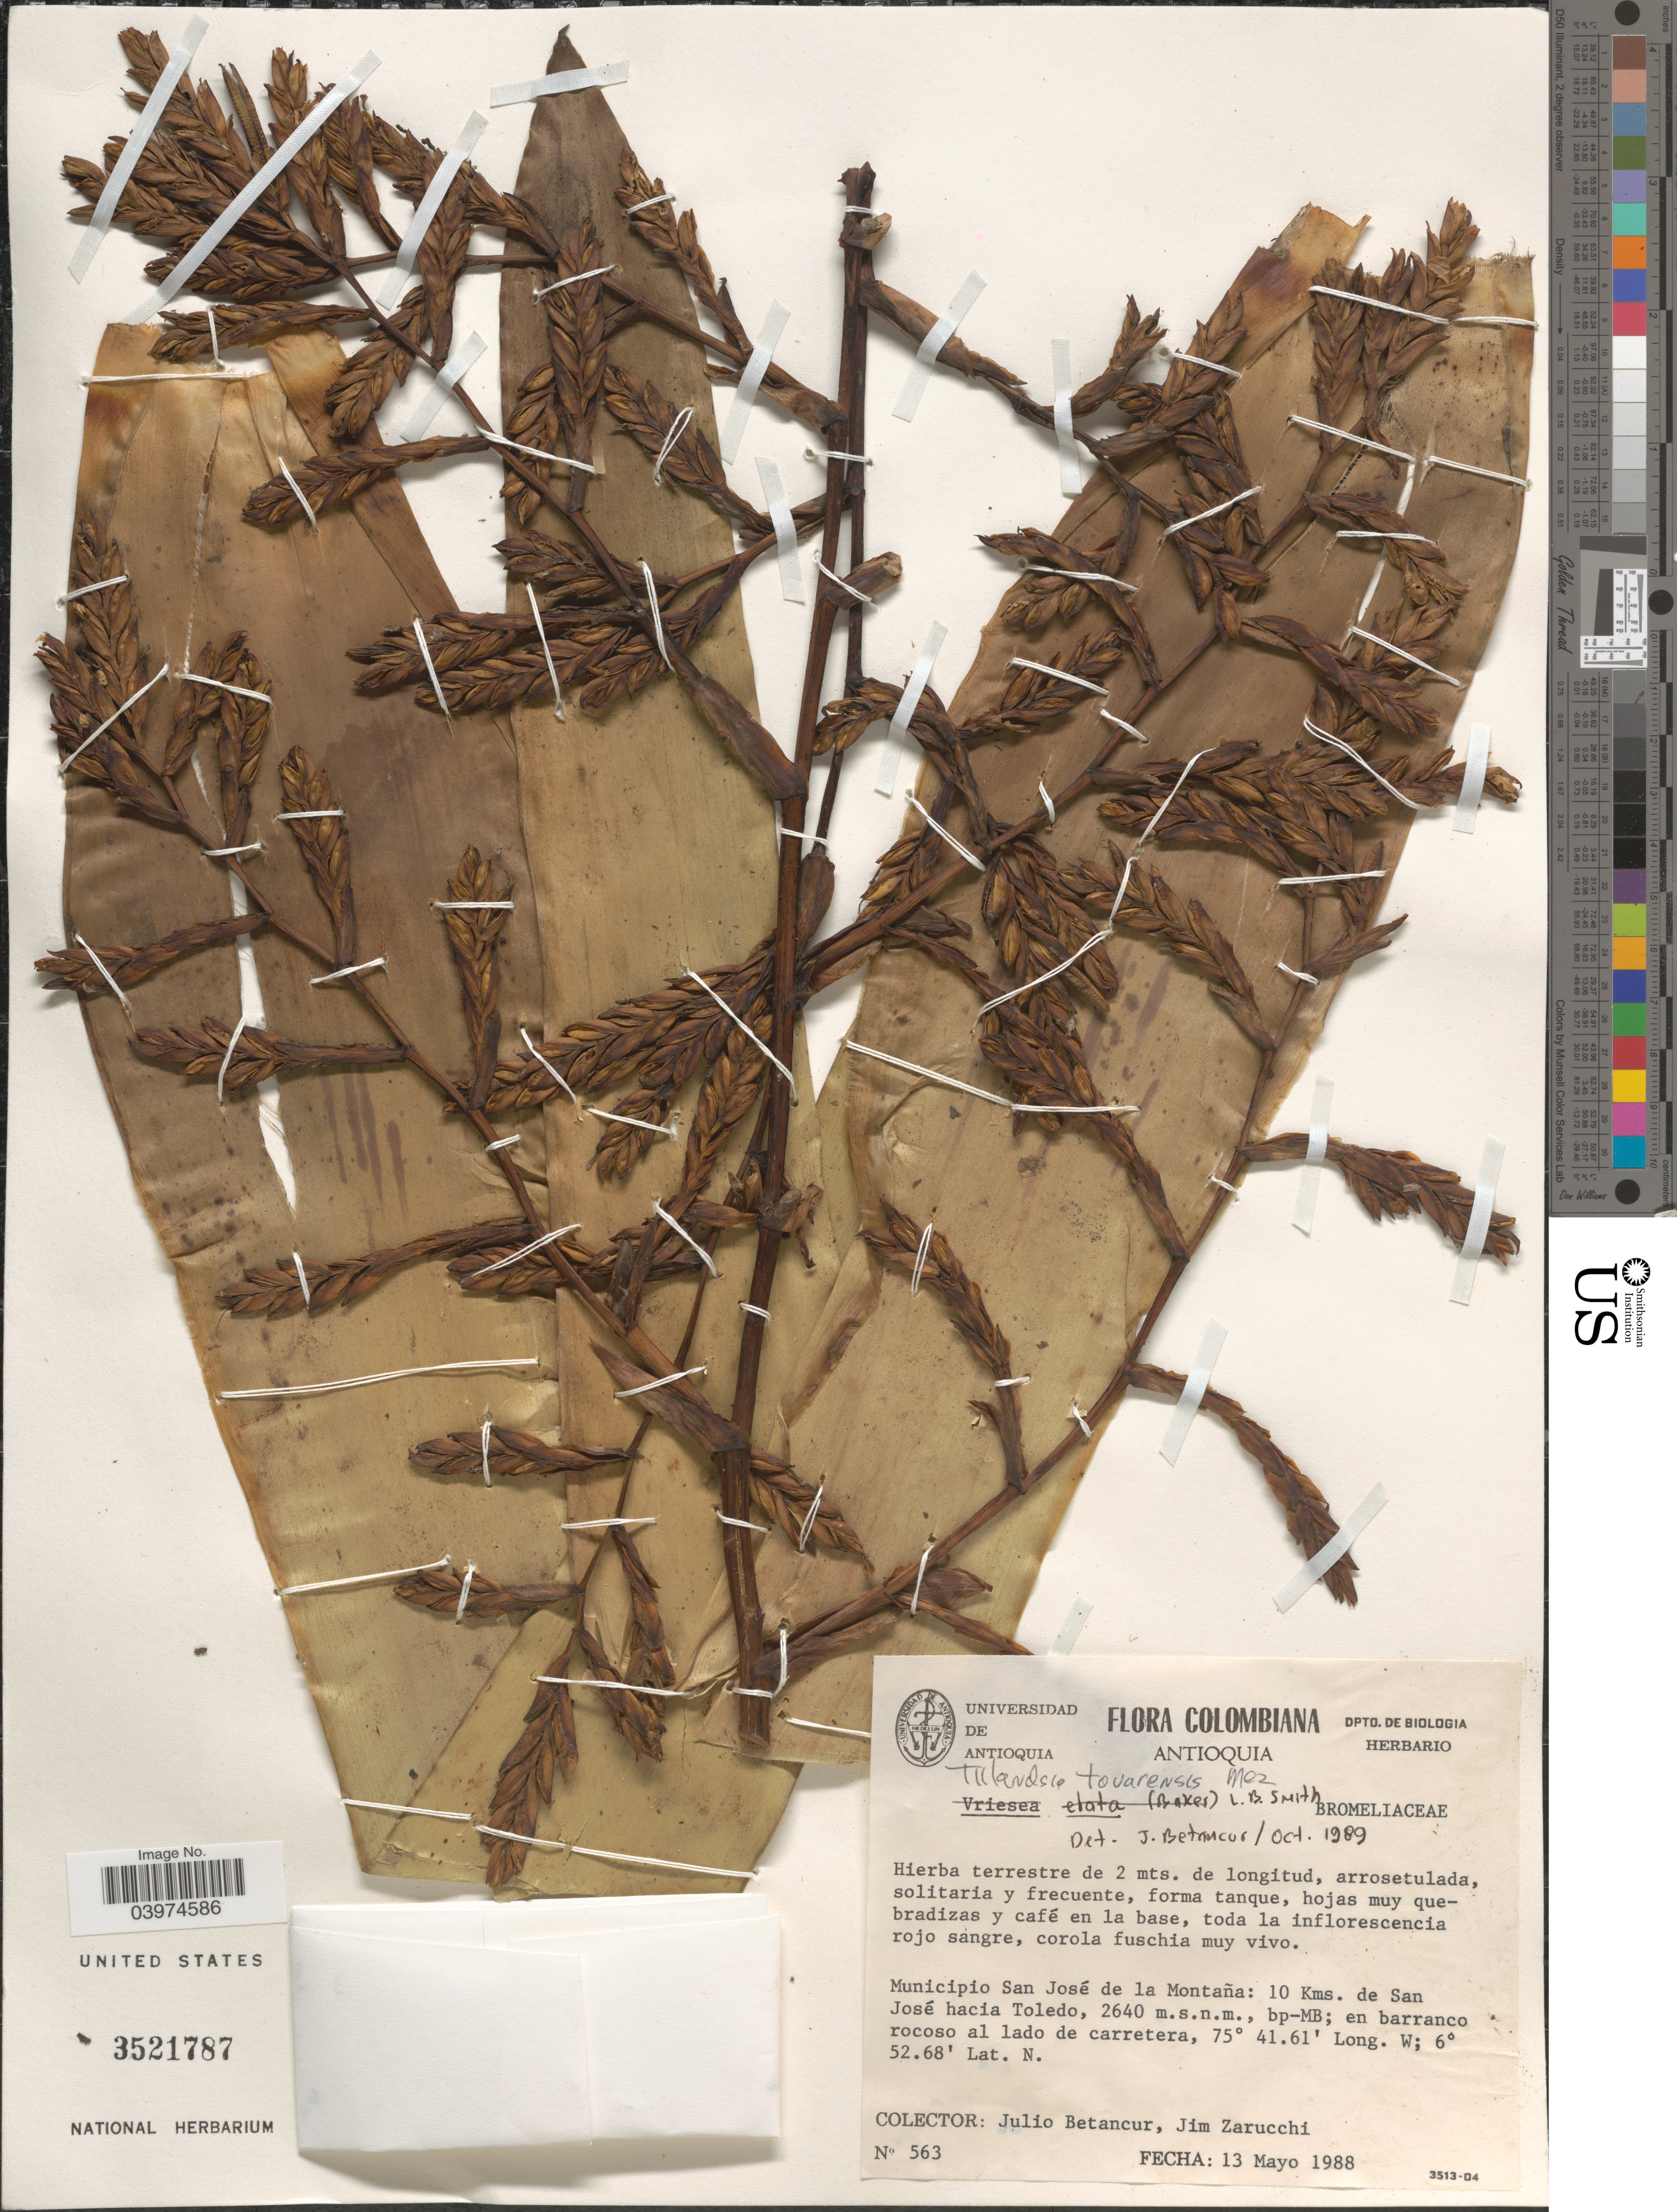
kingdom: Plantae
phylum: Tracheophyta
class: Liliopsida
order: Poales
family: Bromeliaceae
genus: Tillandsia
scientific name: Tillandsia tovarensis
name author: Mez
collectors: J. Betancur & J. L. Zarucchi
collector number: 563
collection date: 1988-05-13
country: Colombia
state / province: Antioquia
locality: Municipio San José de la Montaña: 10 Kms. de San José hacia Toledo. En barranco rocoso al lado de carretera.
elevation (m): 2640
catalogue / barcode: US 3521787